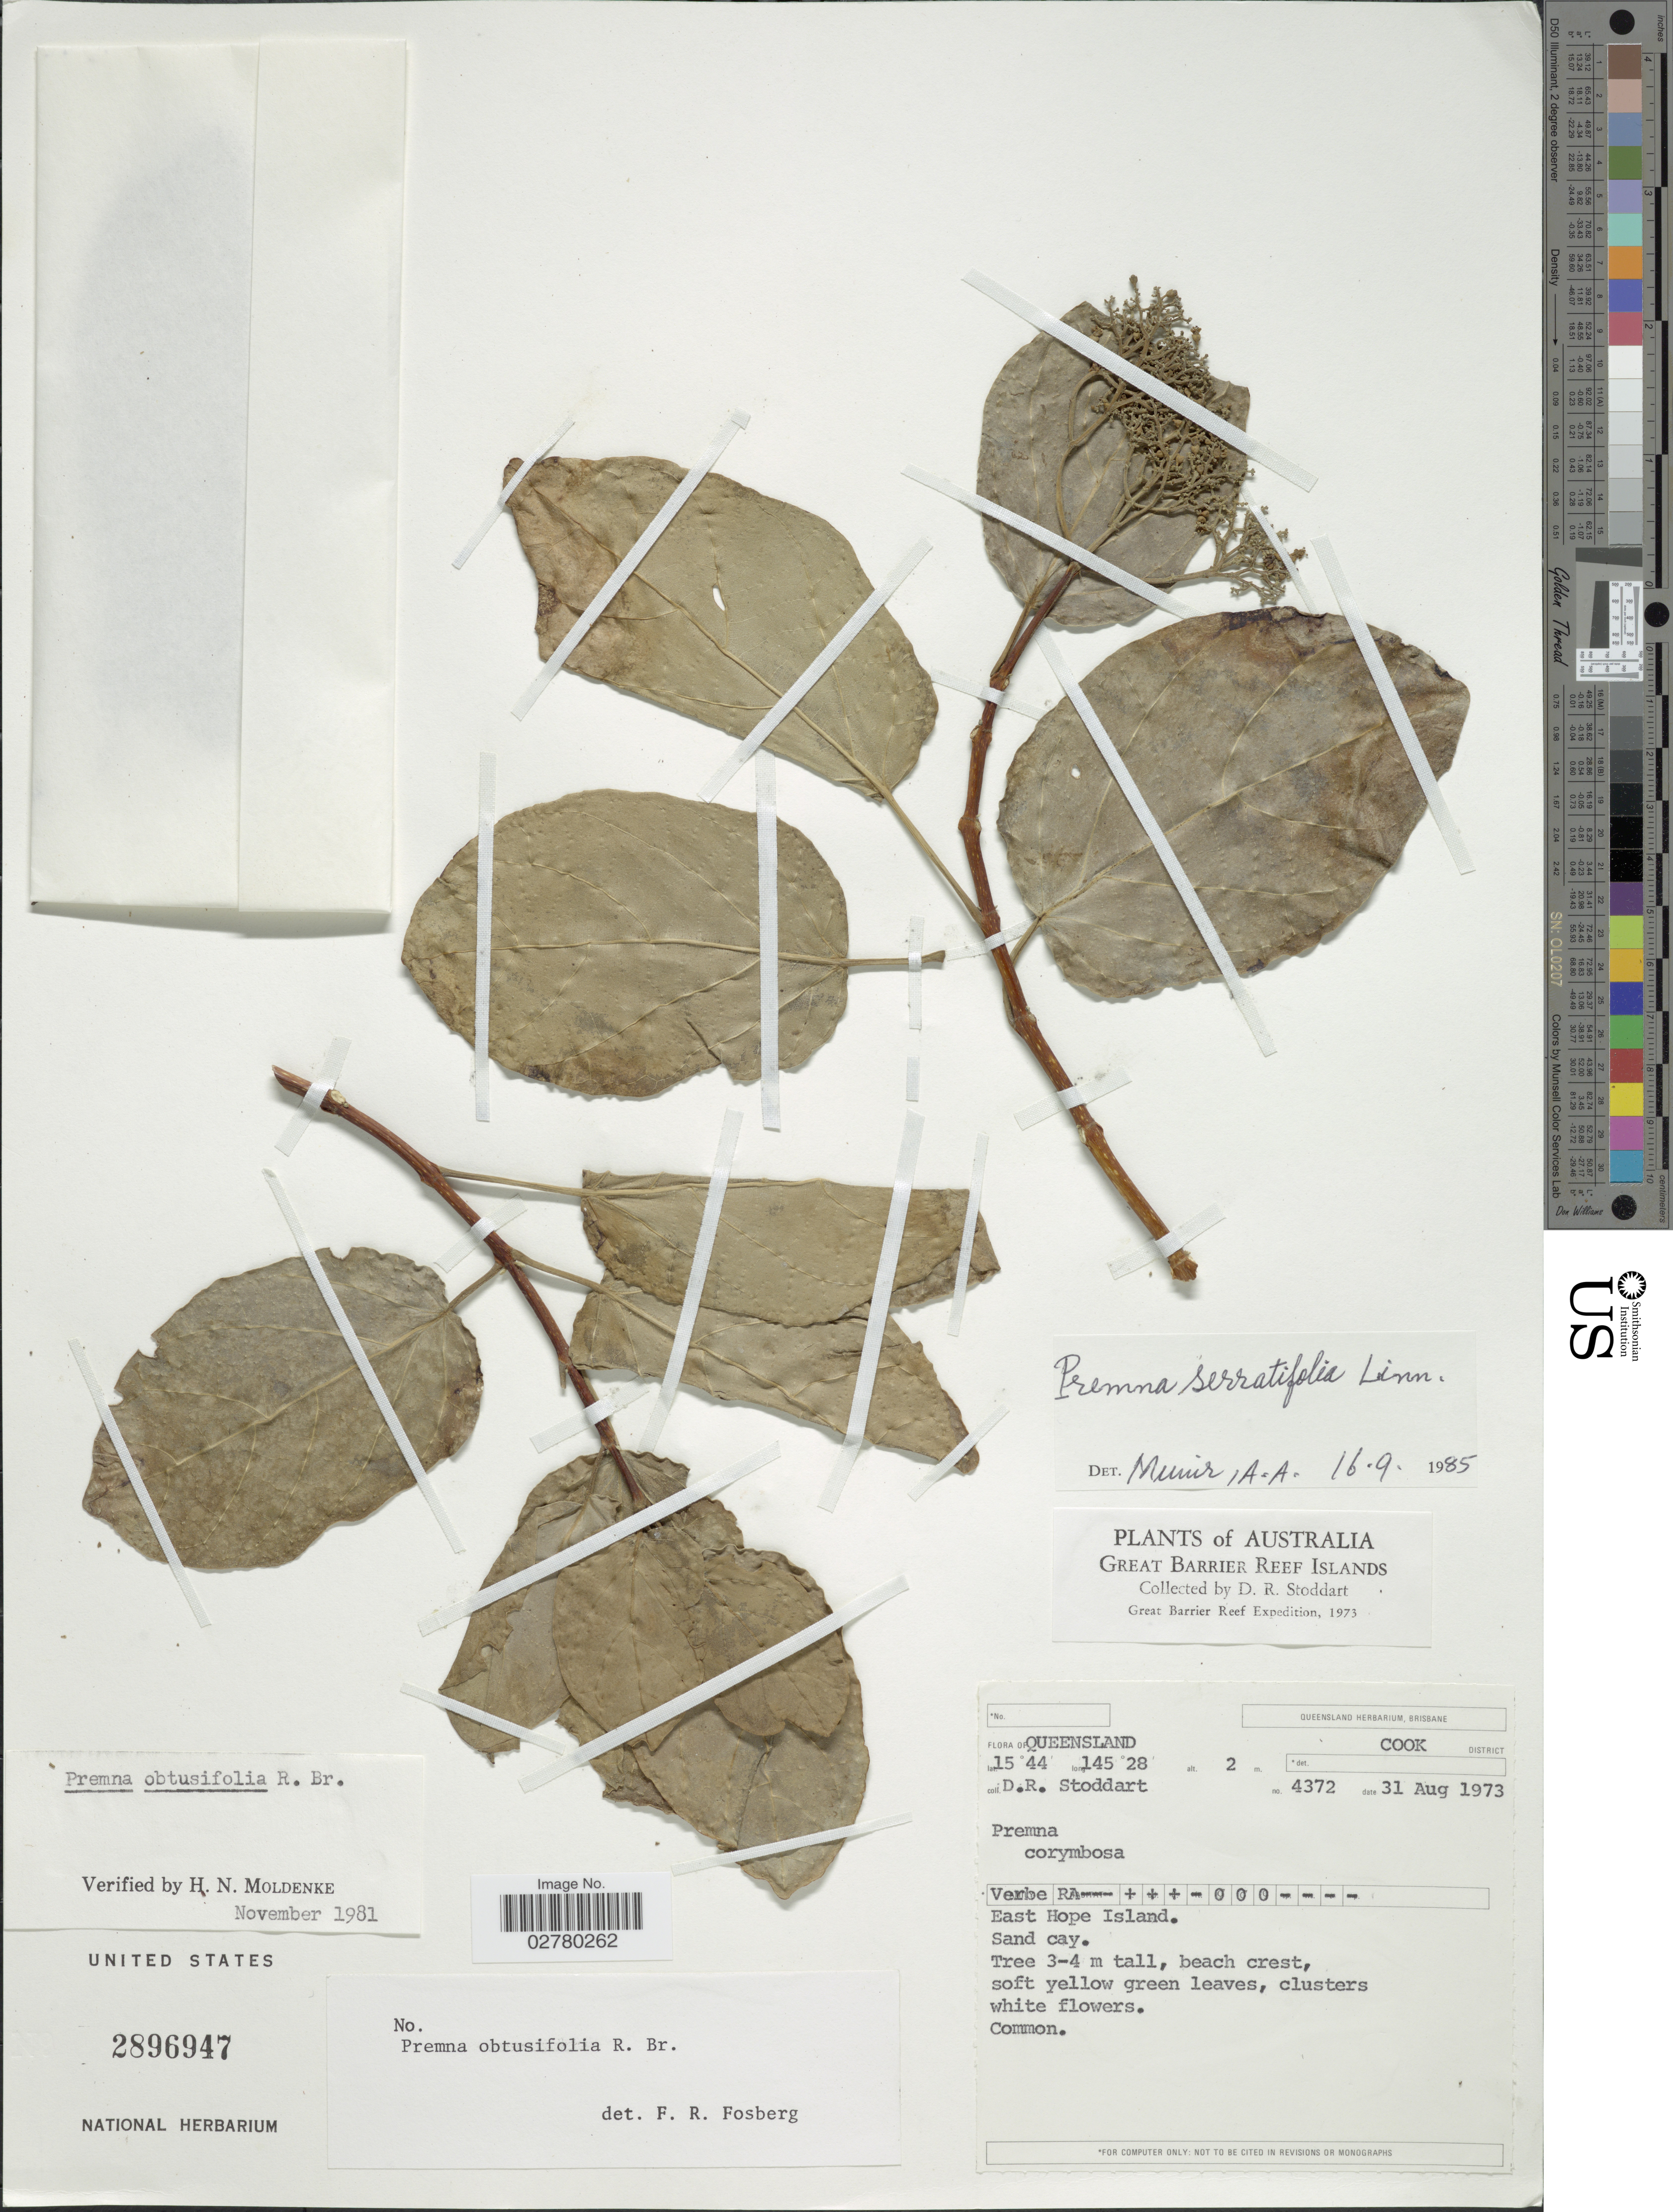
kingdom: Plantae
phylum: Tracheophyta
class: Magnoliopsida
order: Lamiales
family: Lamiaceae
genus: Premna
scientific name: Premna serratifolia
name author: L.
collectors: D. R. Stoddart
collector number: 4372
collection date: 1973-08-31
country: Australia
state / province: Queensland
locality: Great Barrier Reef Islands, Cook District, East Hope Island.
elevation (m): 2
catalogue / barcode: US 2896947